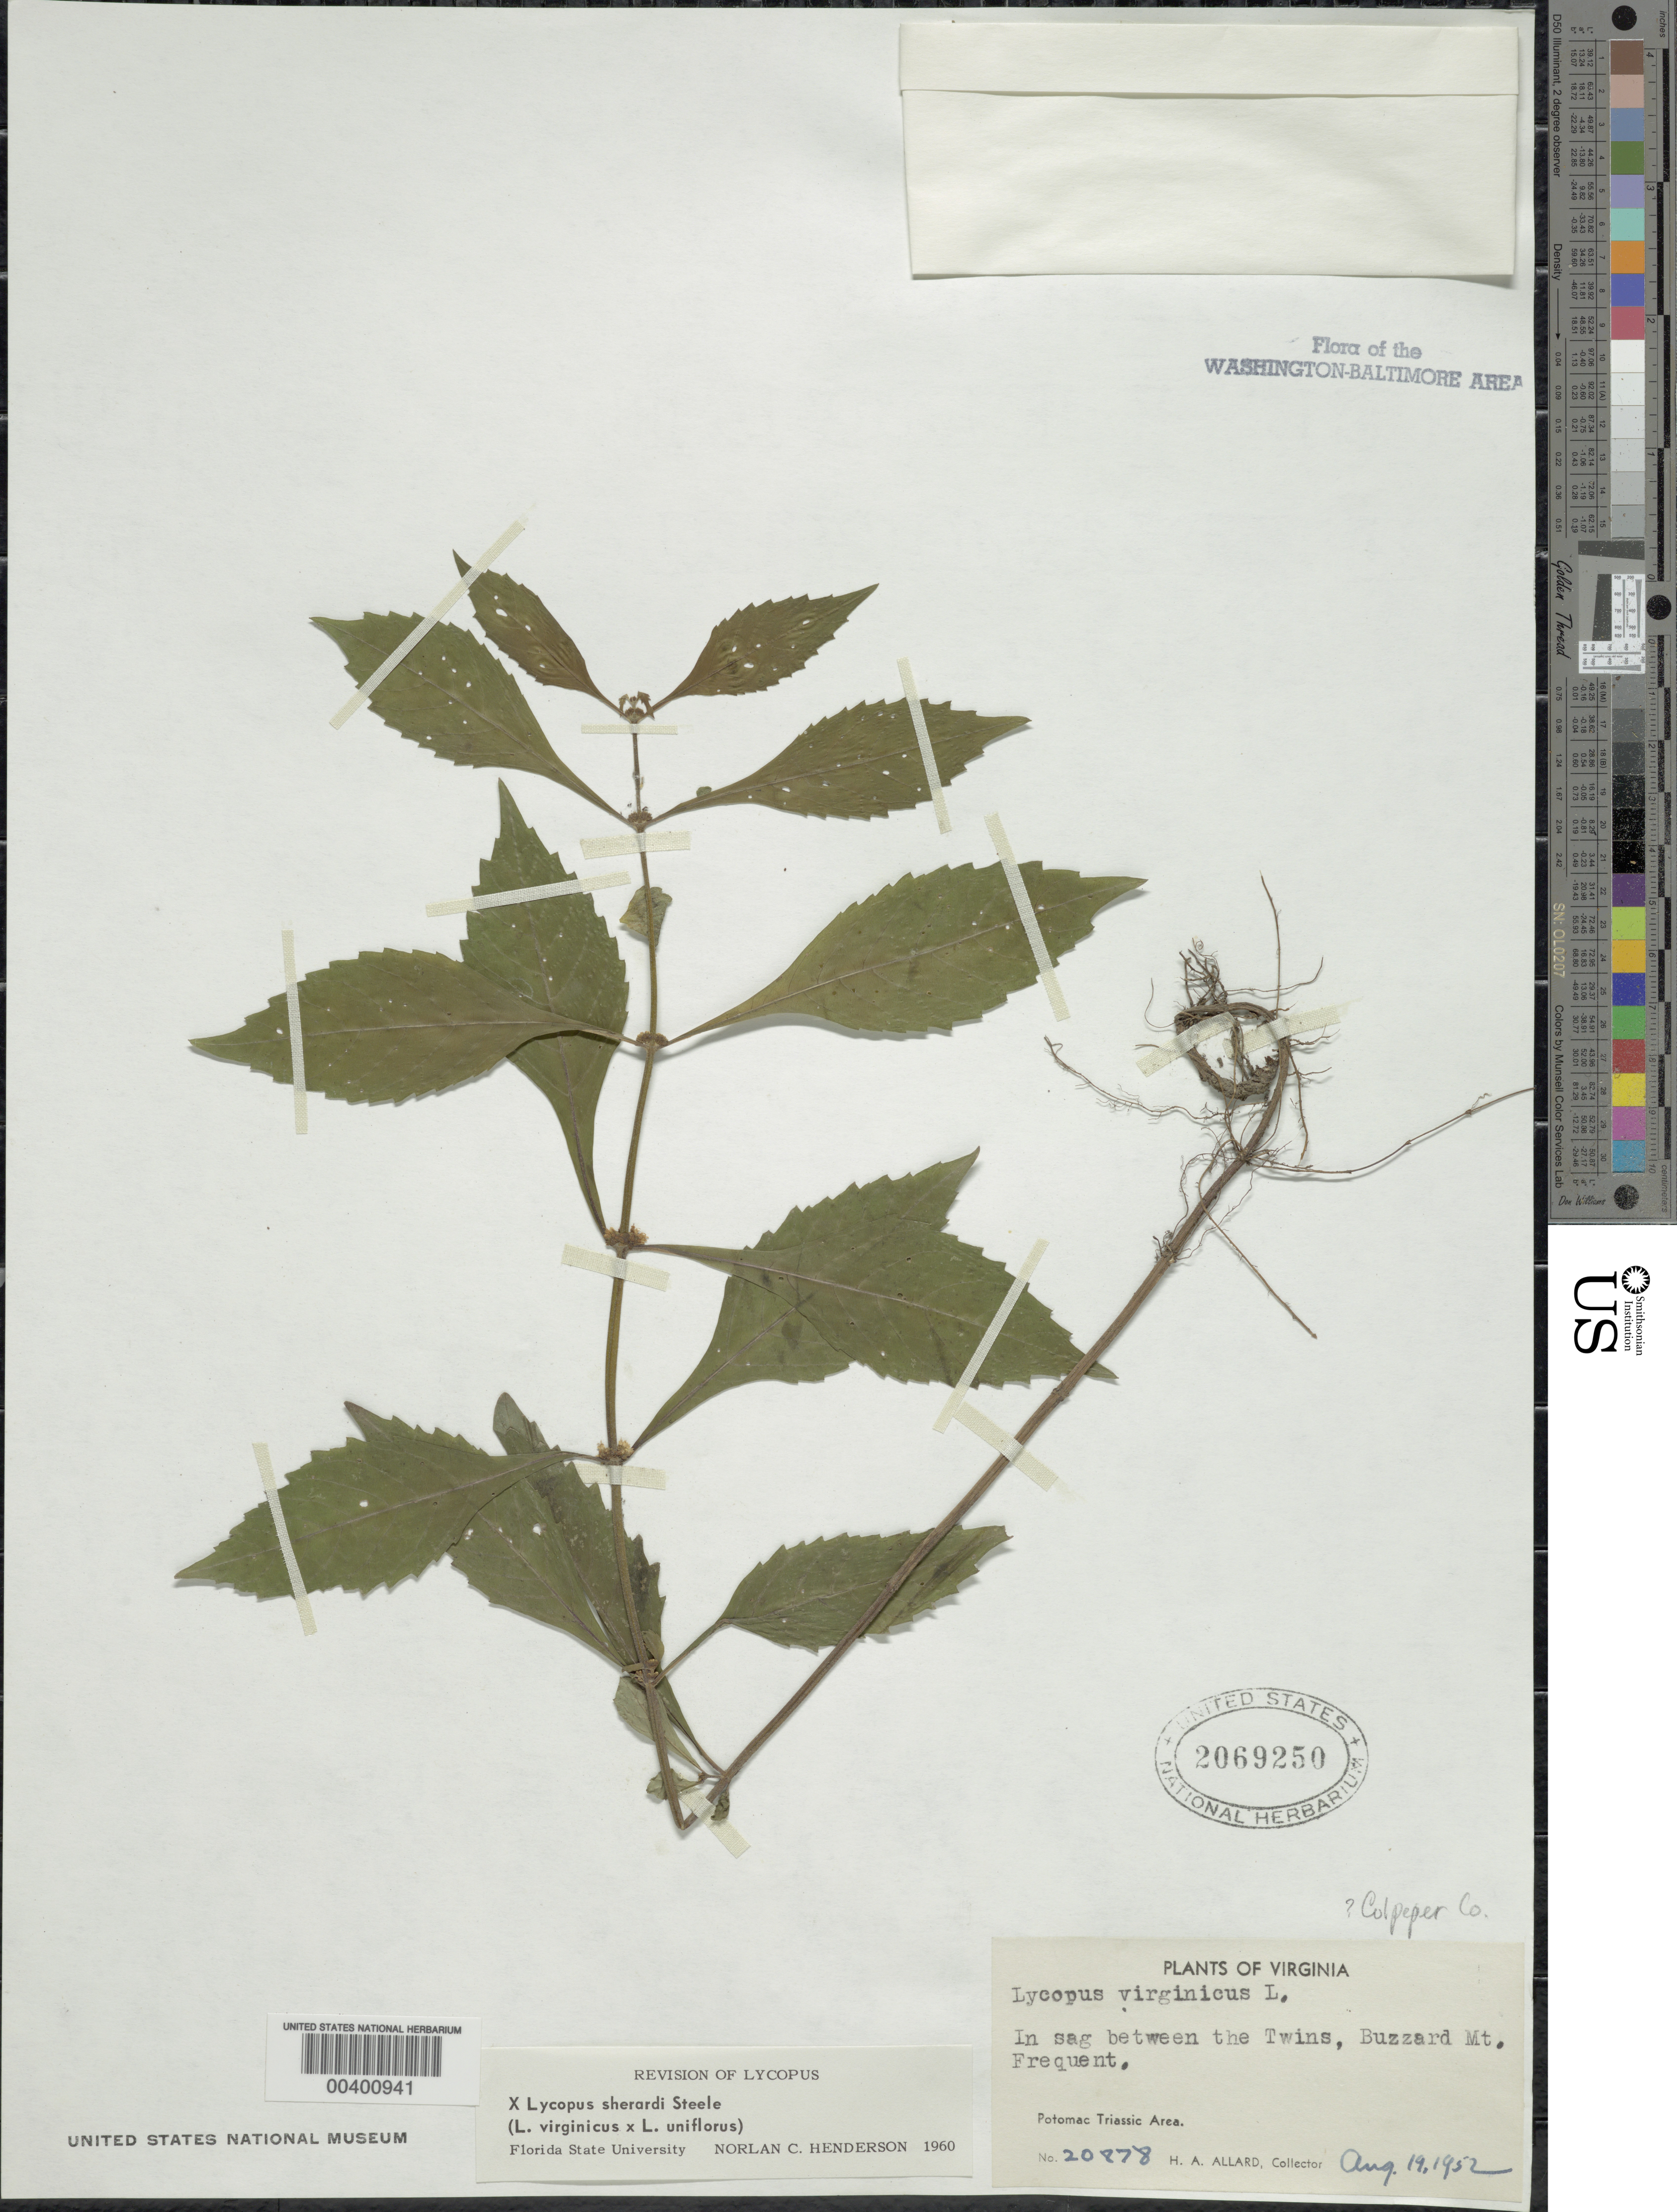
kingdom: Plantae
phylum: Tracheophyta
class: Magnoliopsida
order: Lamiales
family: Lamiaceae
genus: Lycopus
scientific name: Lycopus x sherardii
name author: E.S. Steele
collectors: H. A. Allard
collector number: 20878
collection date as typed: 19 Aug 1952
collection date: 1952-08-19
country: United States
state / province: Maryland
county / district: Calvert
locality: Between the Twins, Buzzard Mountain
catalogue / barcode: US 2069250